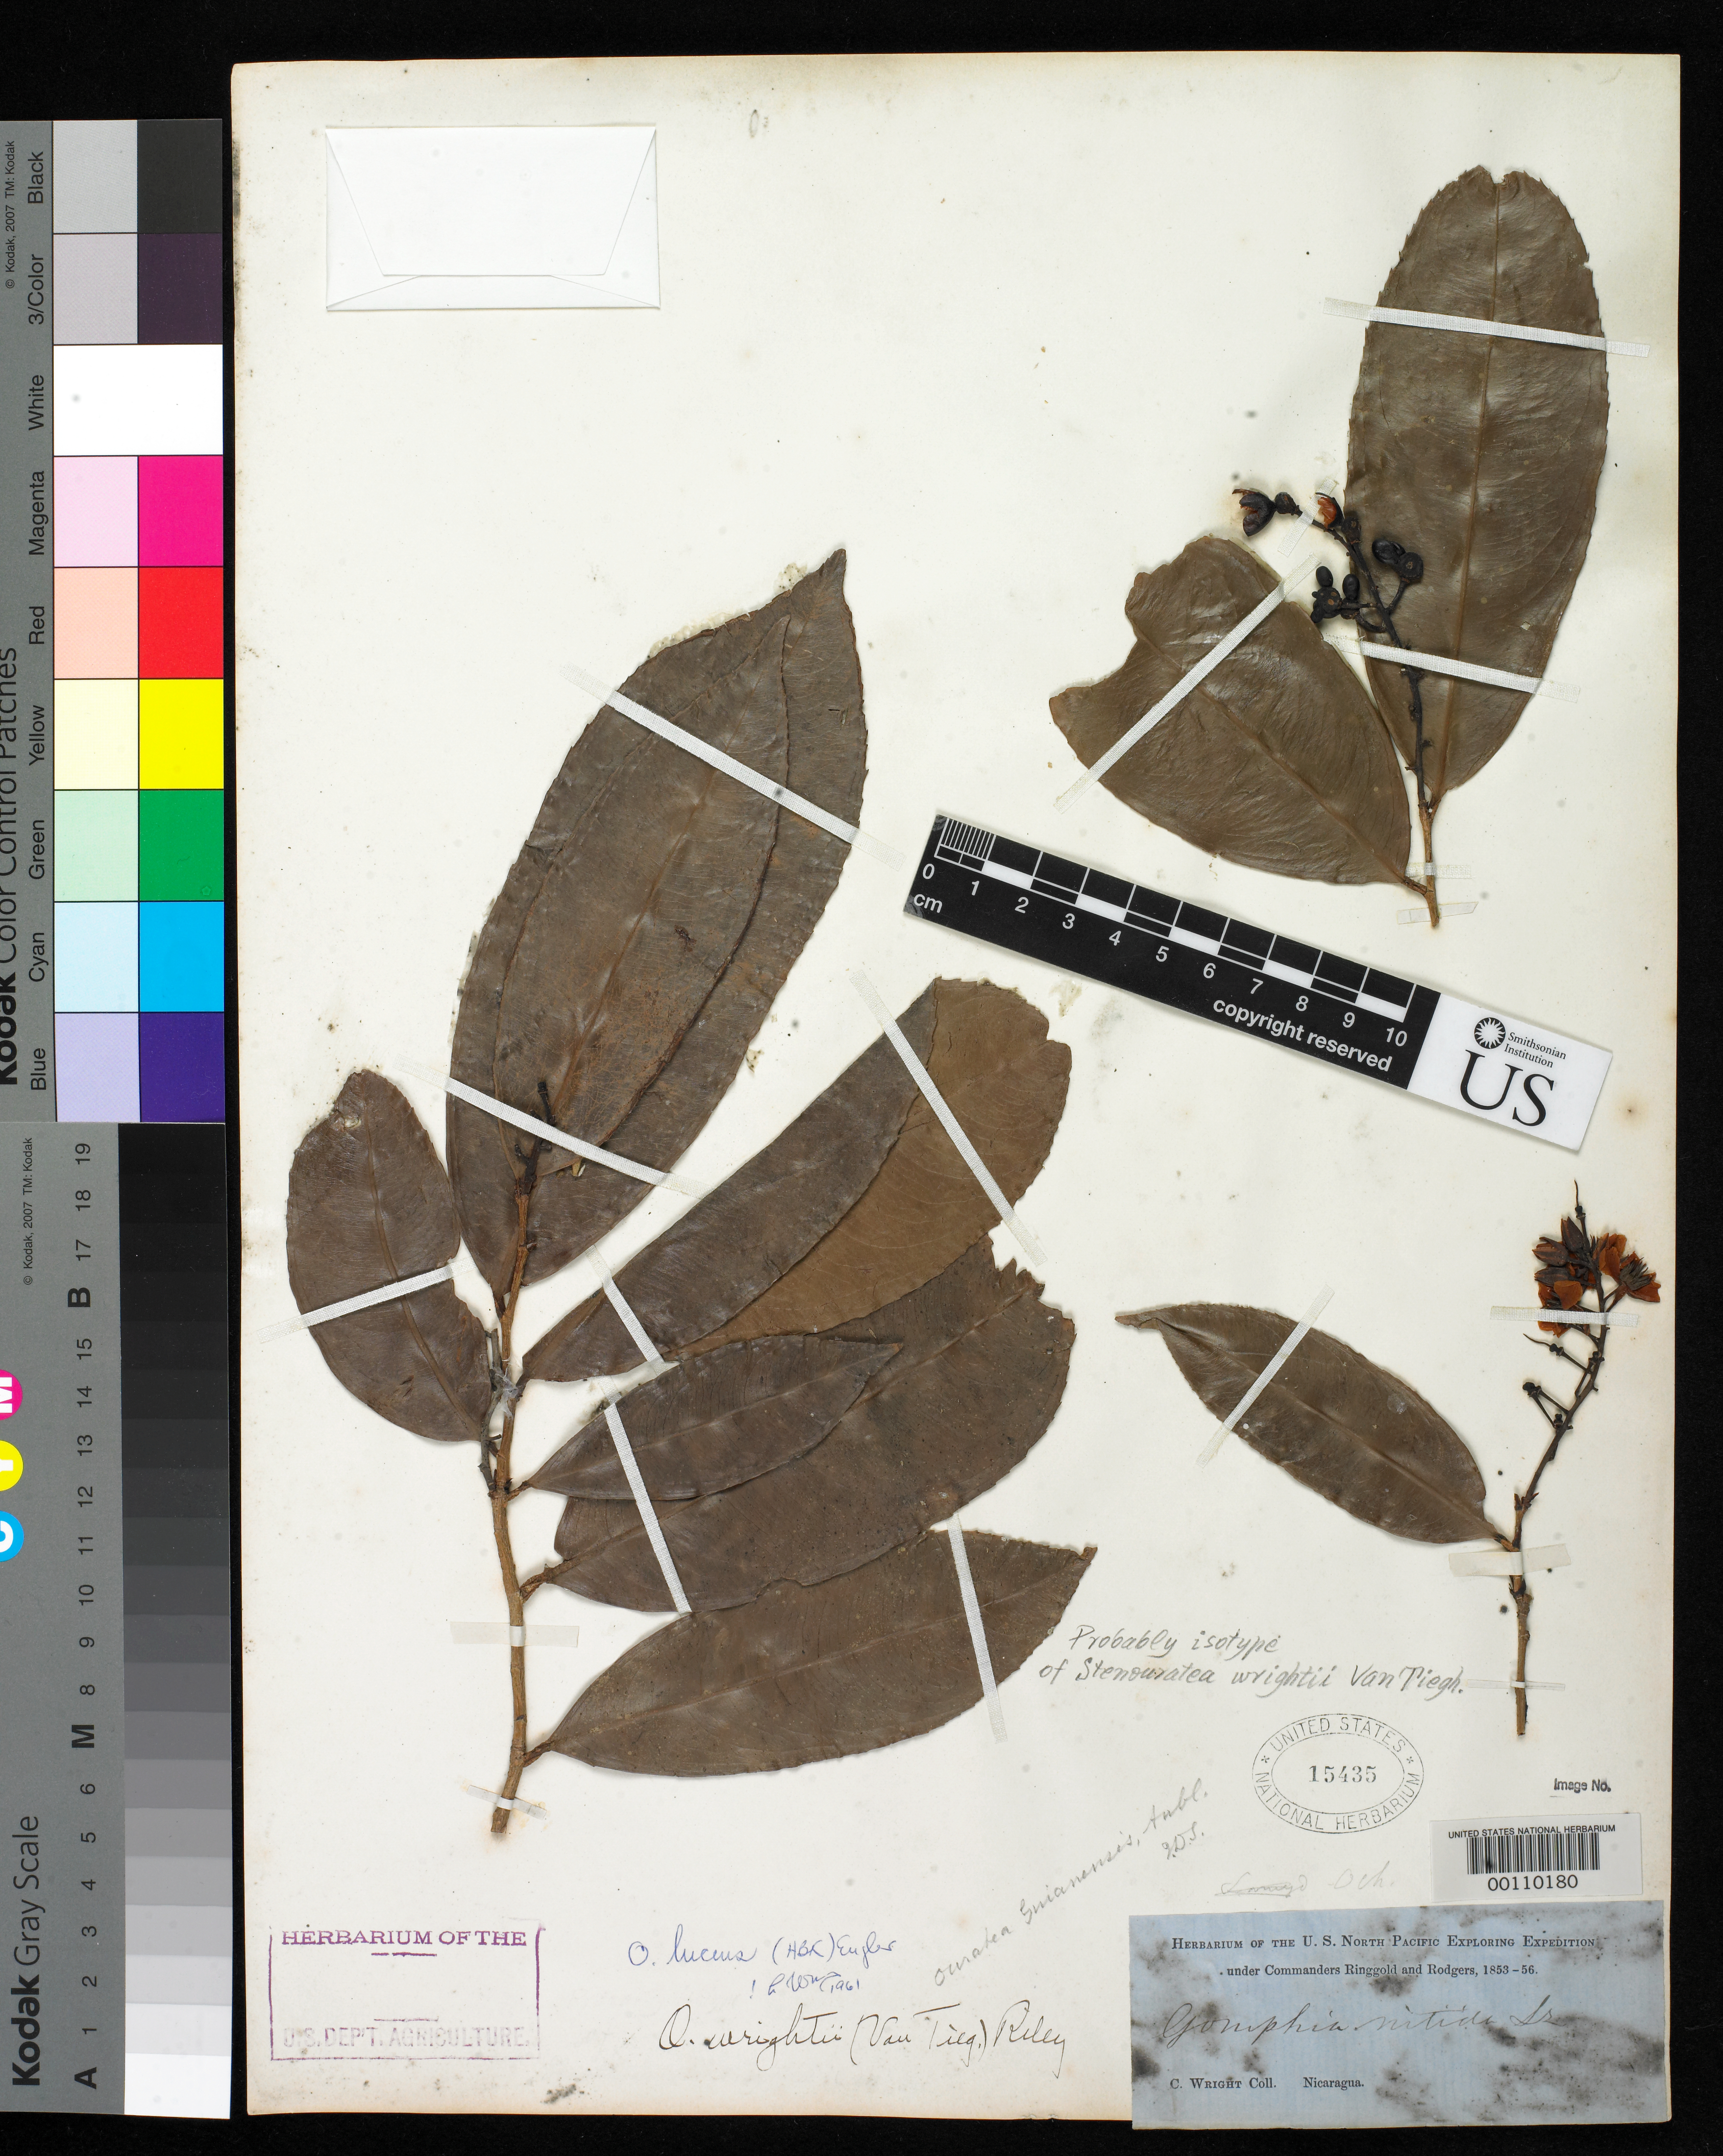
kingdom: Plantae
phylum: Tracheophyta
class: Magnoliopsida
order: Malpighiales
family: Ochnaceae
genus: Stenouratea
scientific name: Stenouratea wrightii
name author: Tiegh.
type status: Isotype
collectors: C. Wright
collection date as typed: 1853 to -- --- 1856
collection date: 1853/1856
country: Nicaragua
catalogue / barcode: US 15435